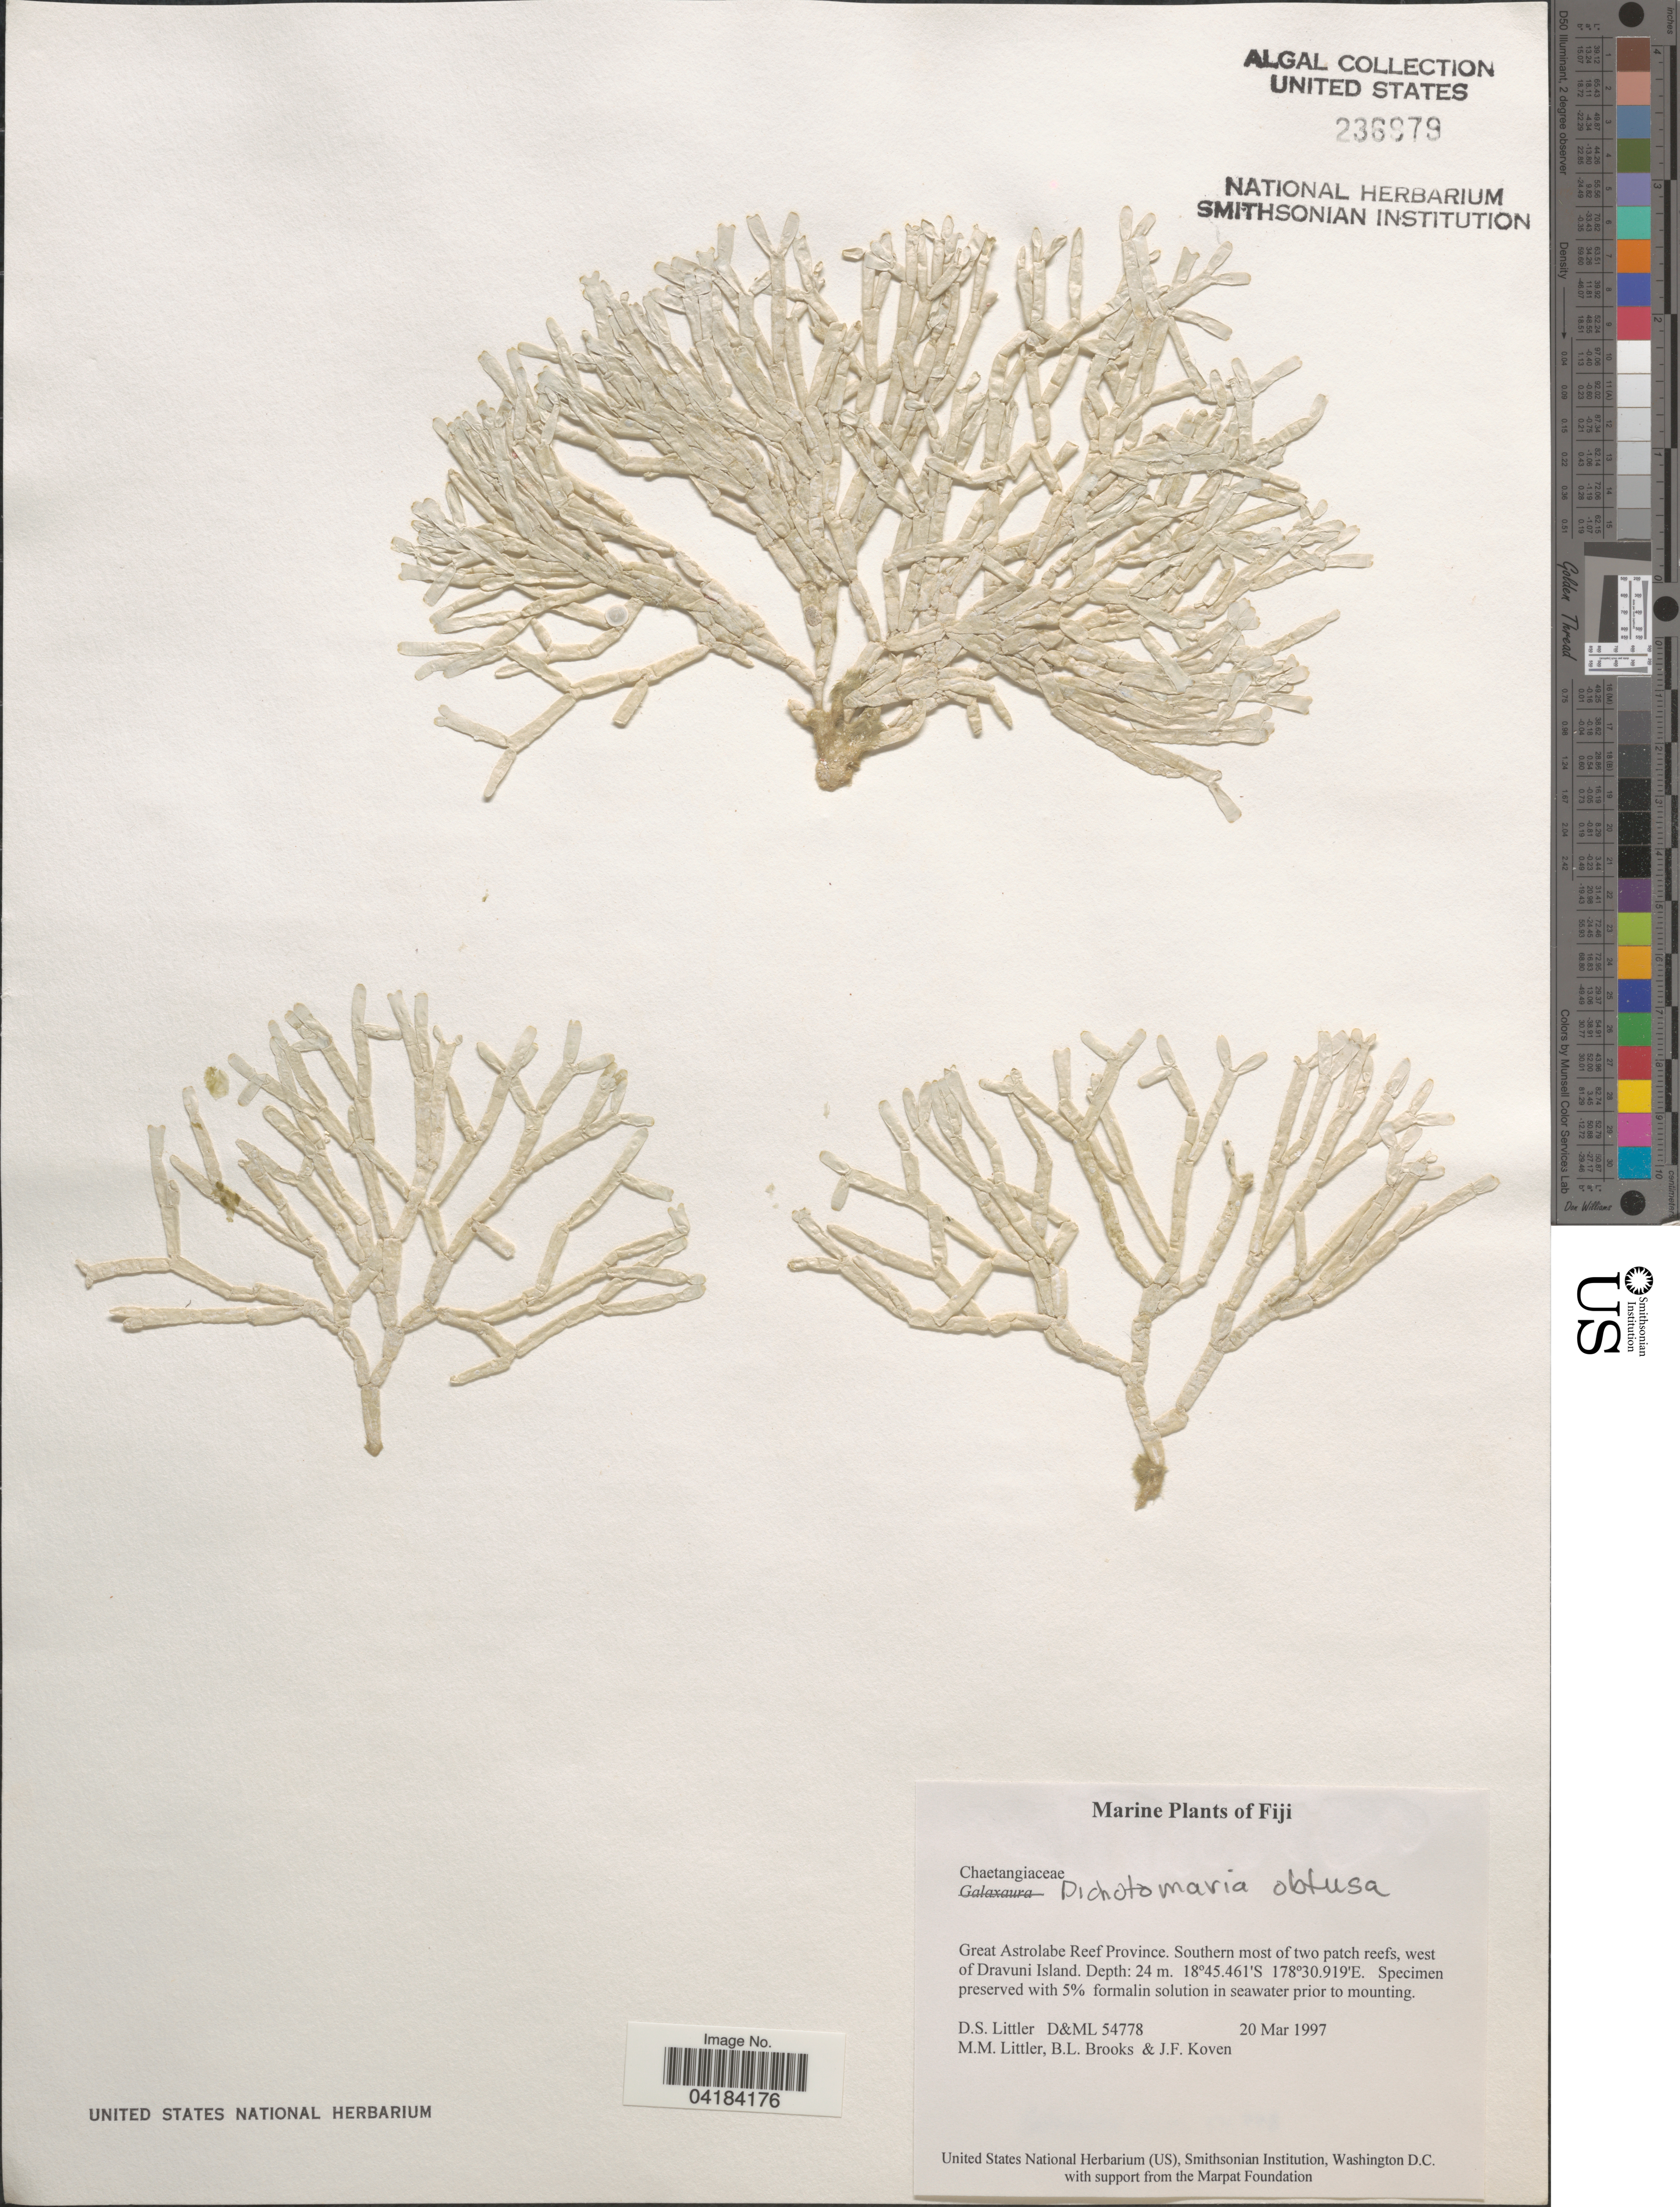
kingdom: Plantae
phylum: Rhodophyta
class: Florideophyceae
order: Nemaliales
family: Galaxauraceae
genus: Dichotomaria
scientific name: Dichotomaria obtusata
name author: (Ellis & Sol.) Lam.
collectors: D. S. Littler, B. Brooks & J. Koven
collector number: D&ML54778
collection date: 1997-03-20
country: Fiji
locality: Great Astrolabe Reef Province. Southern most of two patch reefs, west of Dravuni Island.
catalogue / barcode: US 236979